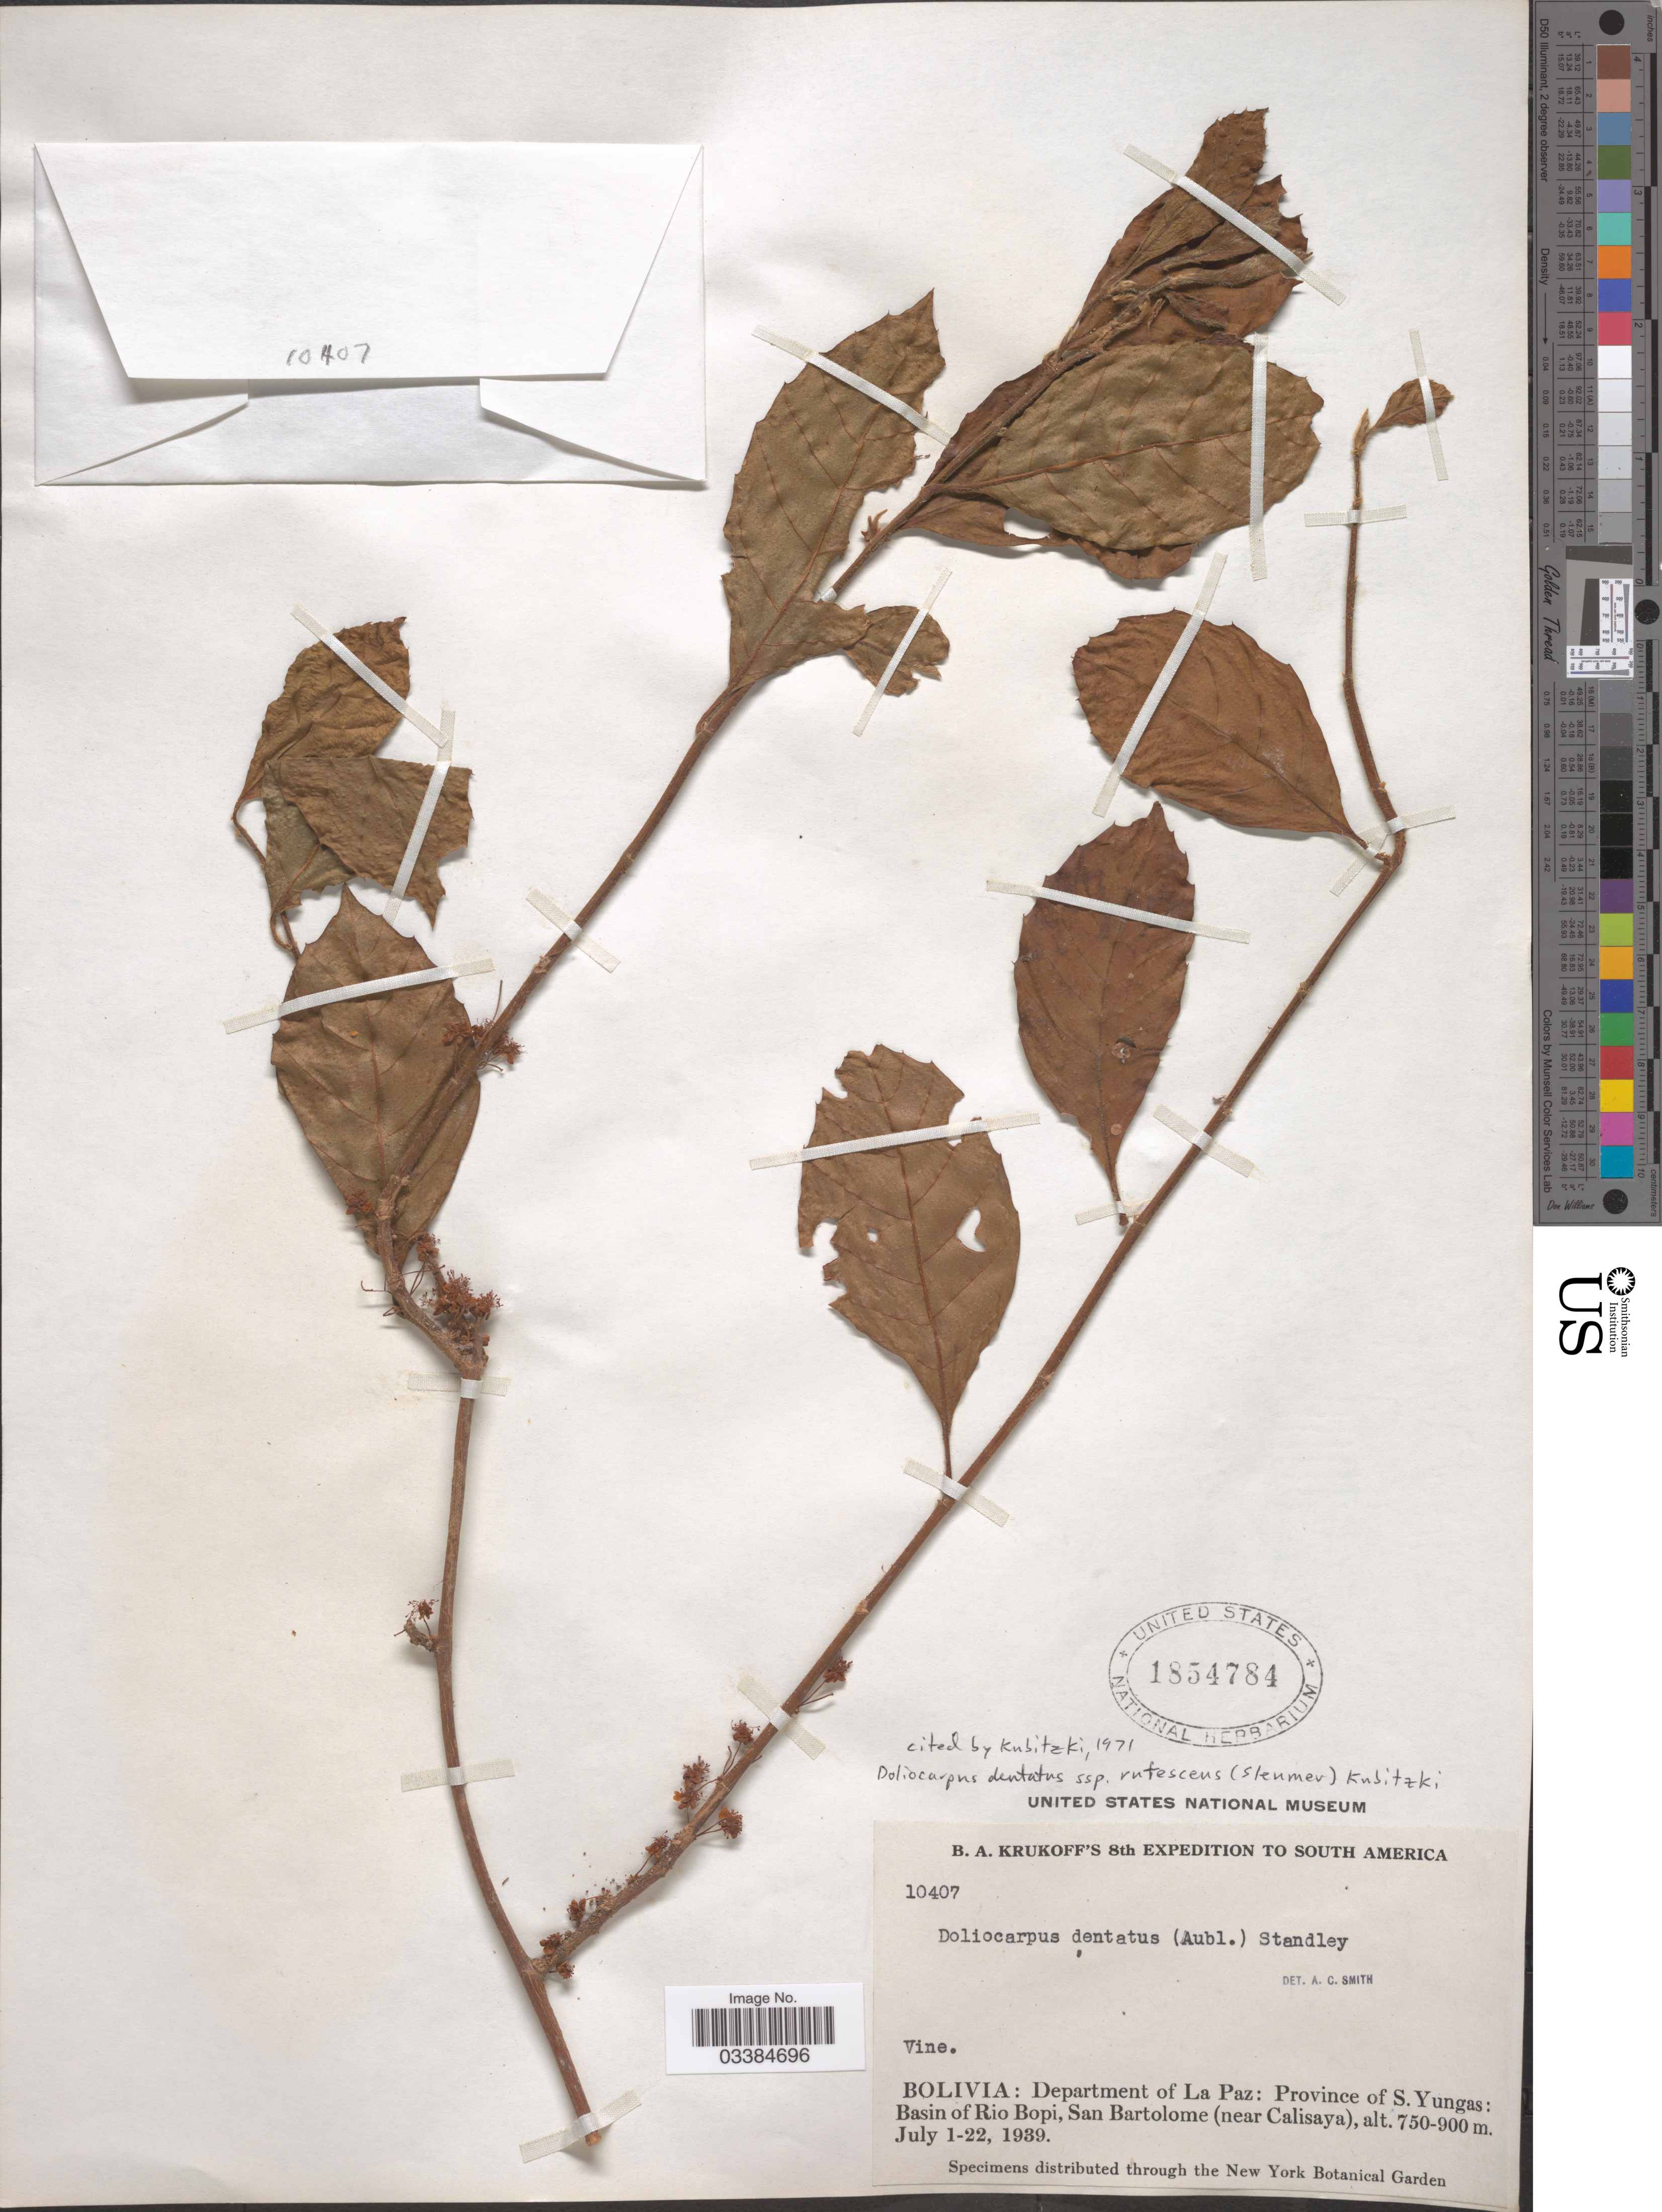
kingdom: Plantae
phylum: Tracheophyta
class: Magnoliopsida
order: Dilleniales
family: Dilleniaceae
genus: Doliocarpus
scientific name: Doliocarpus dentatus subsp. rufescens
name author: (Sleumer) Kubitzki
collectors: B. A. Krukoff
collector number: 10407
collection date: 1939-07-01/1939-07-22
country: Bolivia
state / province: La Paz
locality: Department of La Paz: Province of S. Yungas: Basin of Rio Bopi, San Bartolome (near Calisaya).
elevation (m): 750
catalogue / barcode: US 1854784